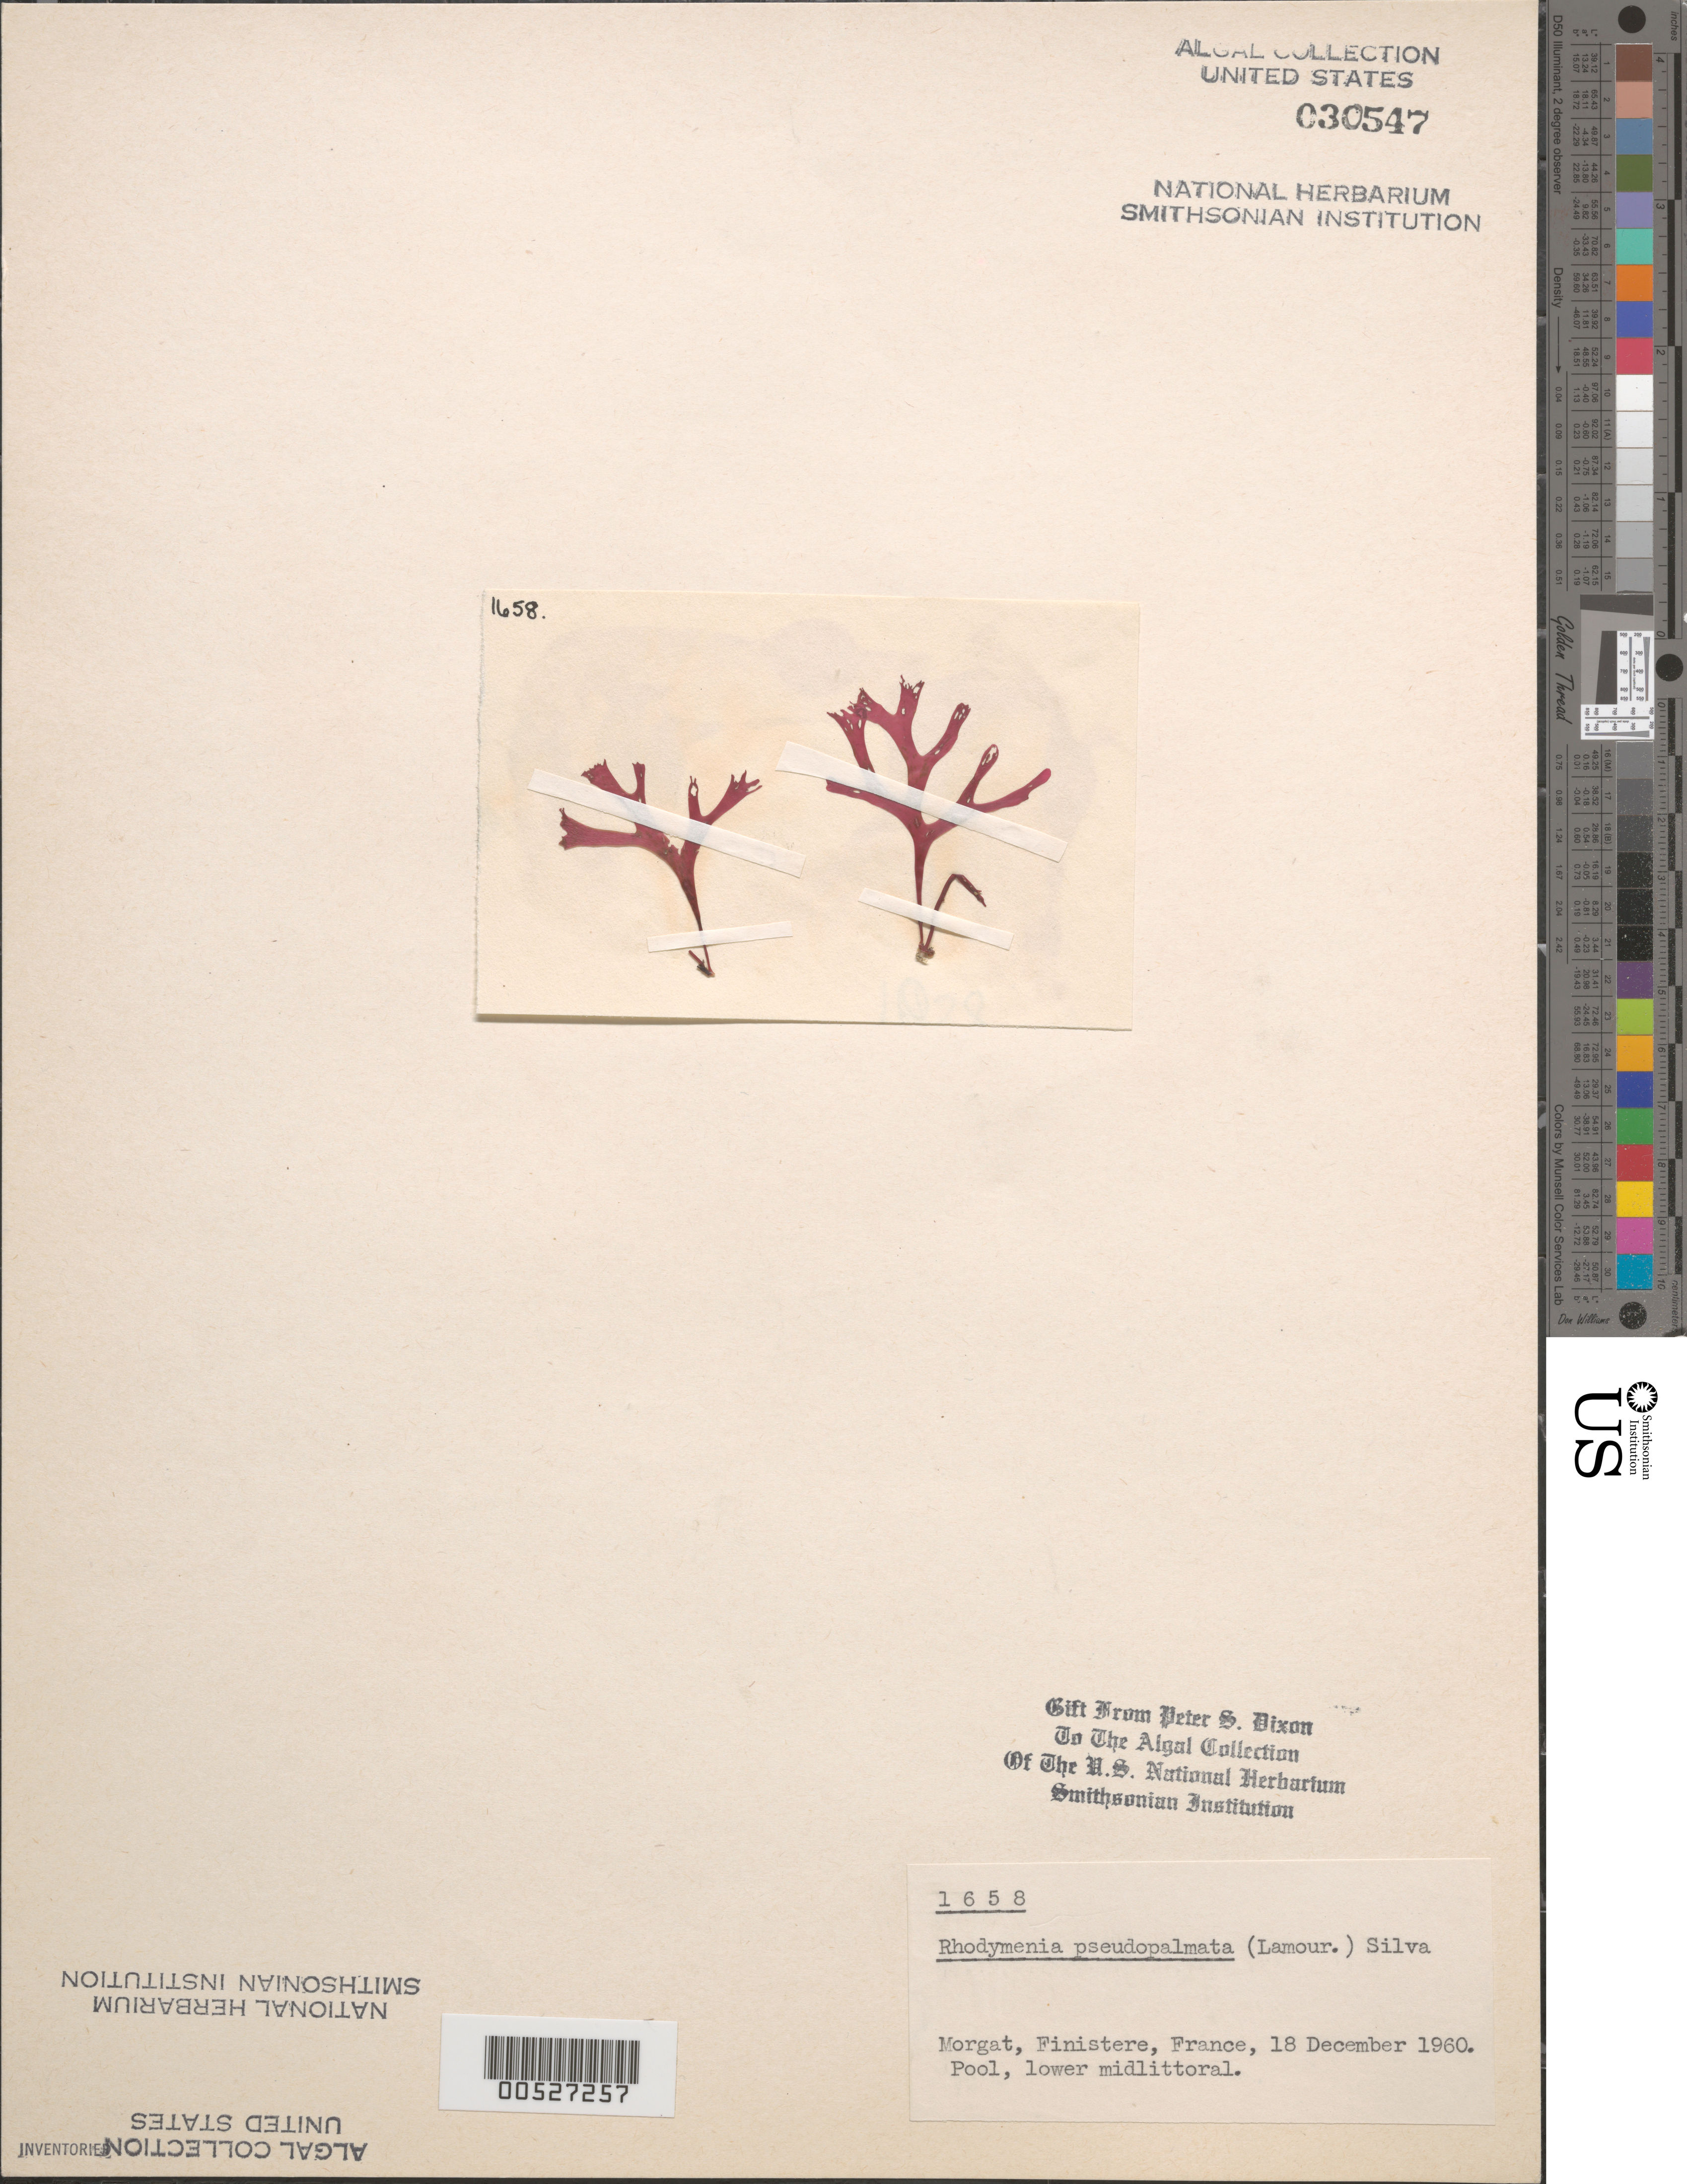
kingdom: Plantae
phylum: Rhodophyta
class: Florideophyceae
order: Rhodymeniales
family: Rhodymeniaceae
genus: Rhodymenia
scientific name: Rhodymenia pseudopalmata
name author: (J.V.Lamouroux) P.C. Silva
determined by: Dixon, P. S.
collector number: PSD 1658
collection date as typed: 18 Dec 1960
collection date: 1960-12-18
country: France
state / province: Bretagne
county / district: Finistère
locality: Morgat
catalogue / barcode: US 30547